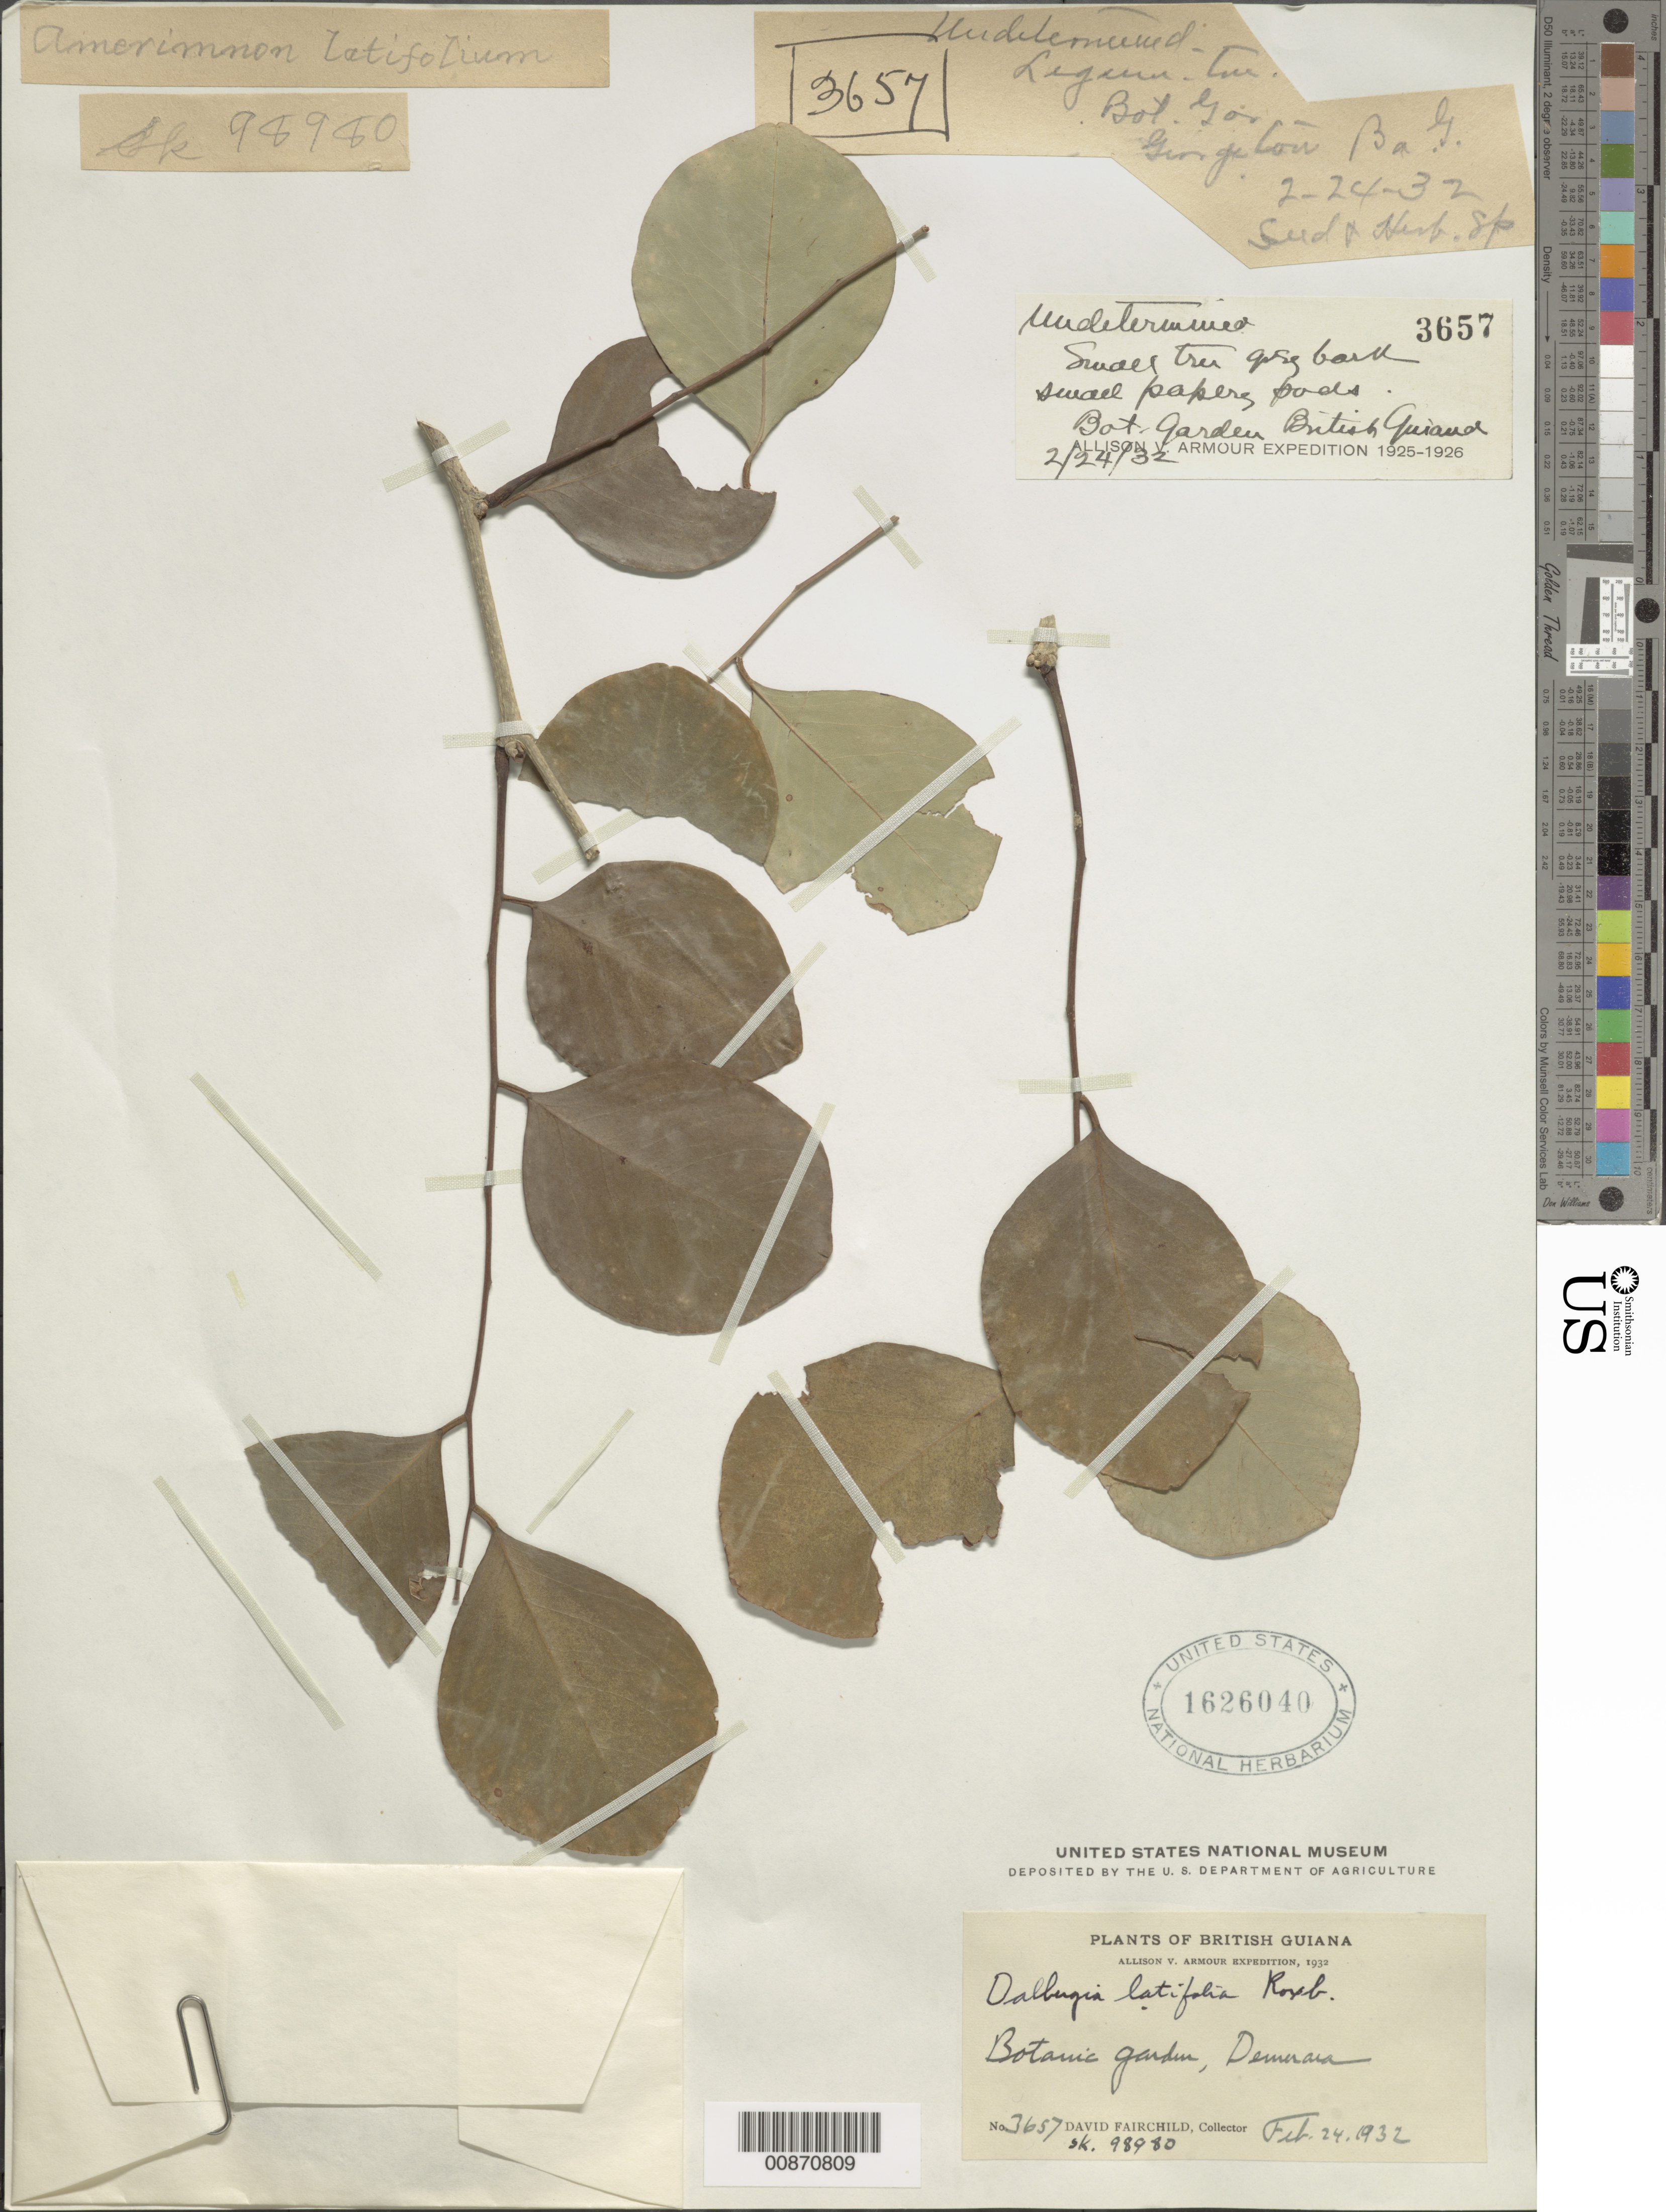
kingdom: Plantae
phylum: Tracheophyta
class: Magnoliopsida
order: Fabales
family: Fabaceae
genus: Dalbergia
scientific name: Dalbergia latifolia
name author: Roxb.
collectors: D. G. Fairchild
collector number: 3657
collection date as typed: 24-Feb-32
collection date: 1932-02-24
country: Guyana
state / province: Demerara-Mahaica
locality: Georgetown, Botanic Gardens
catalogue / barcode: US 1626040